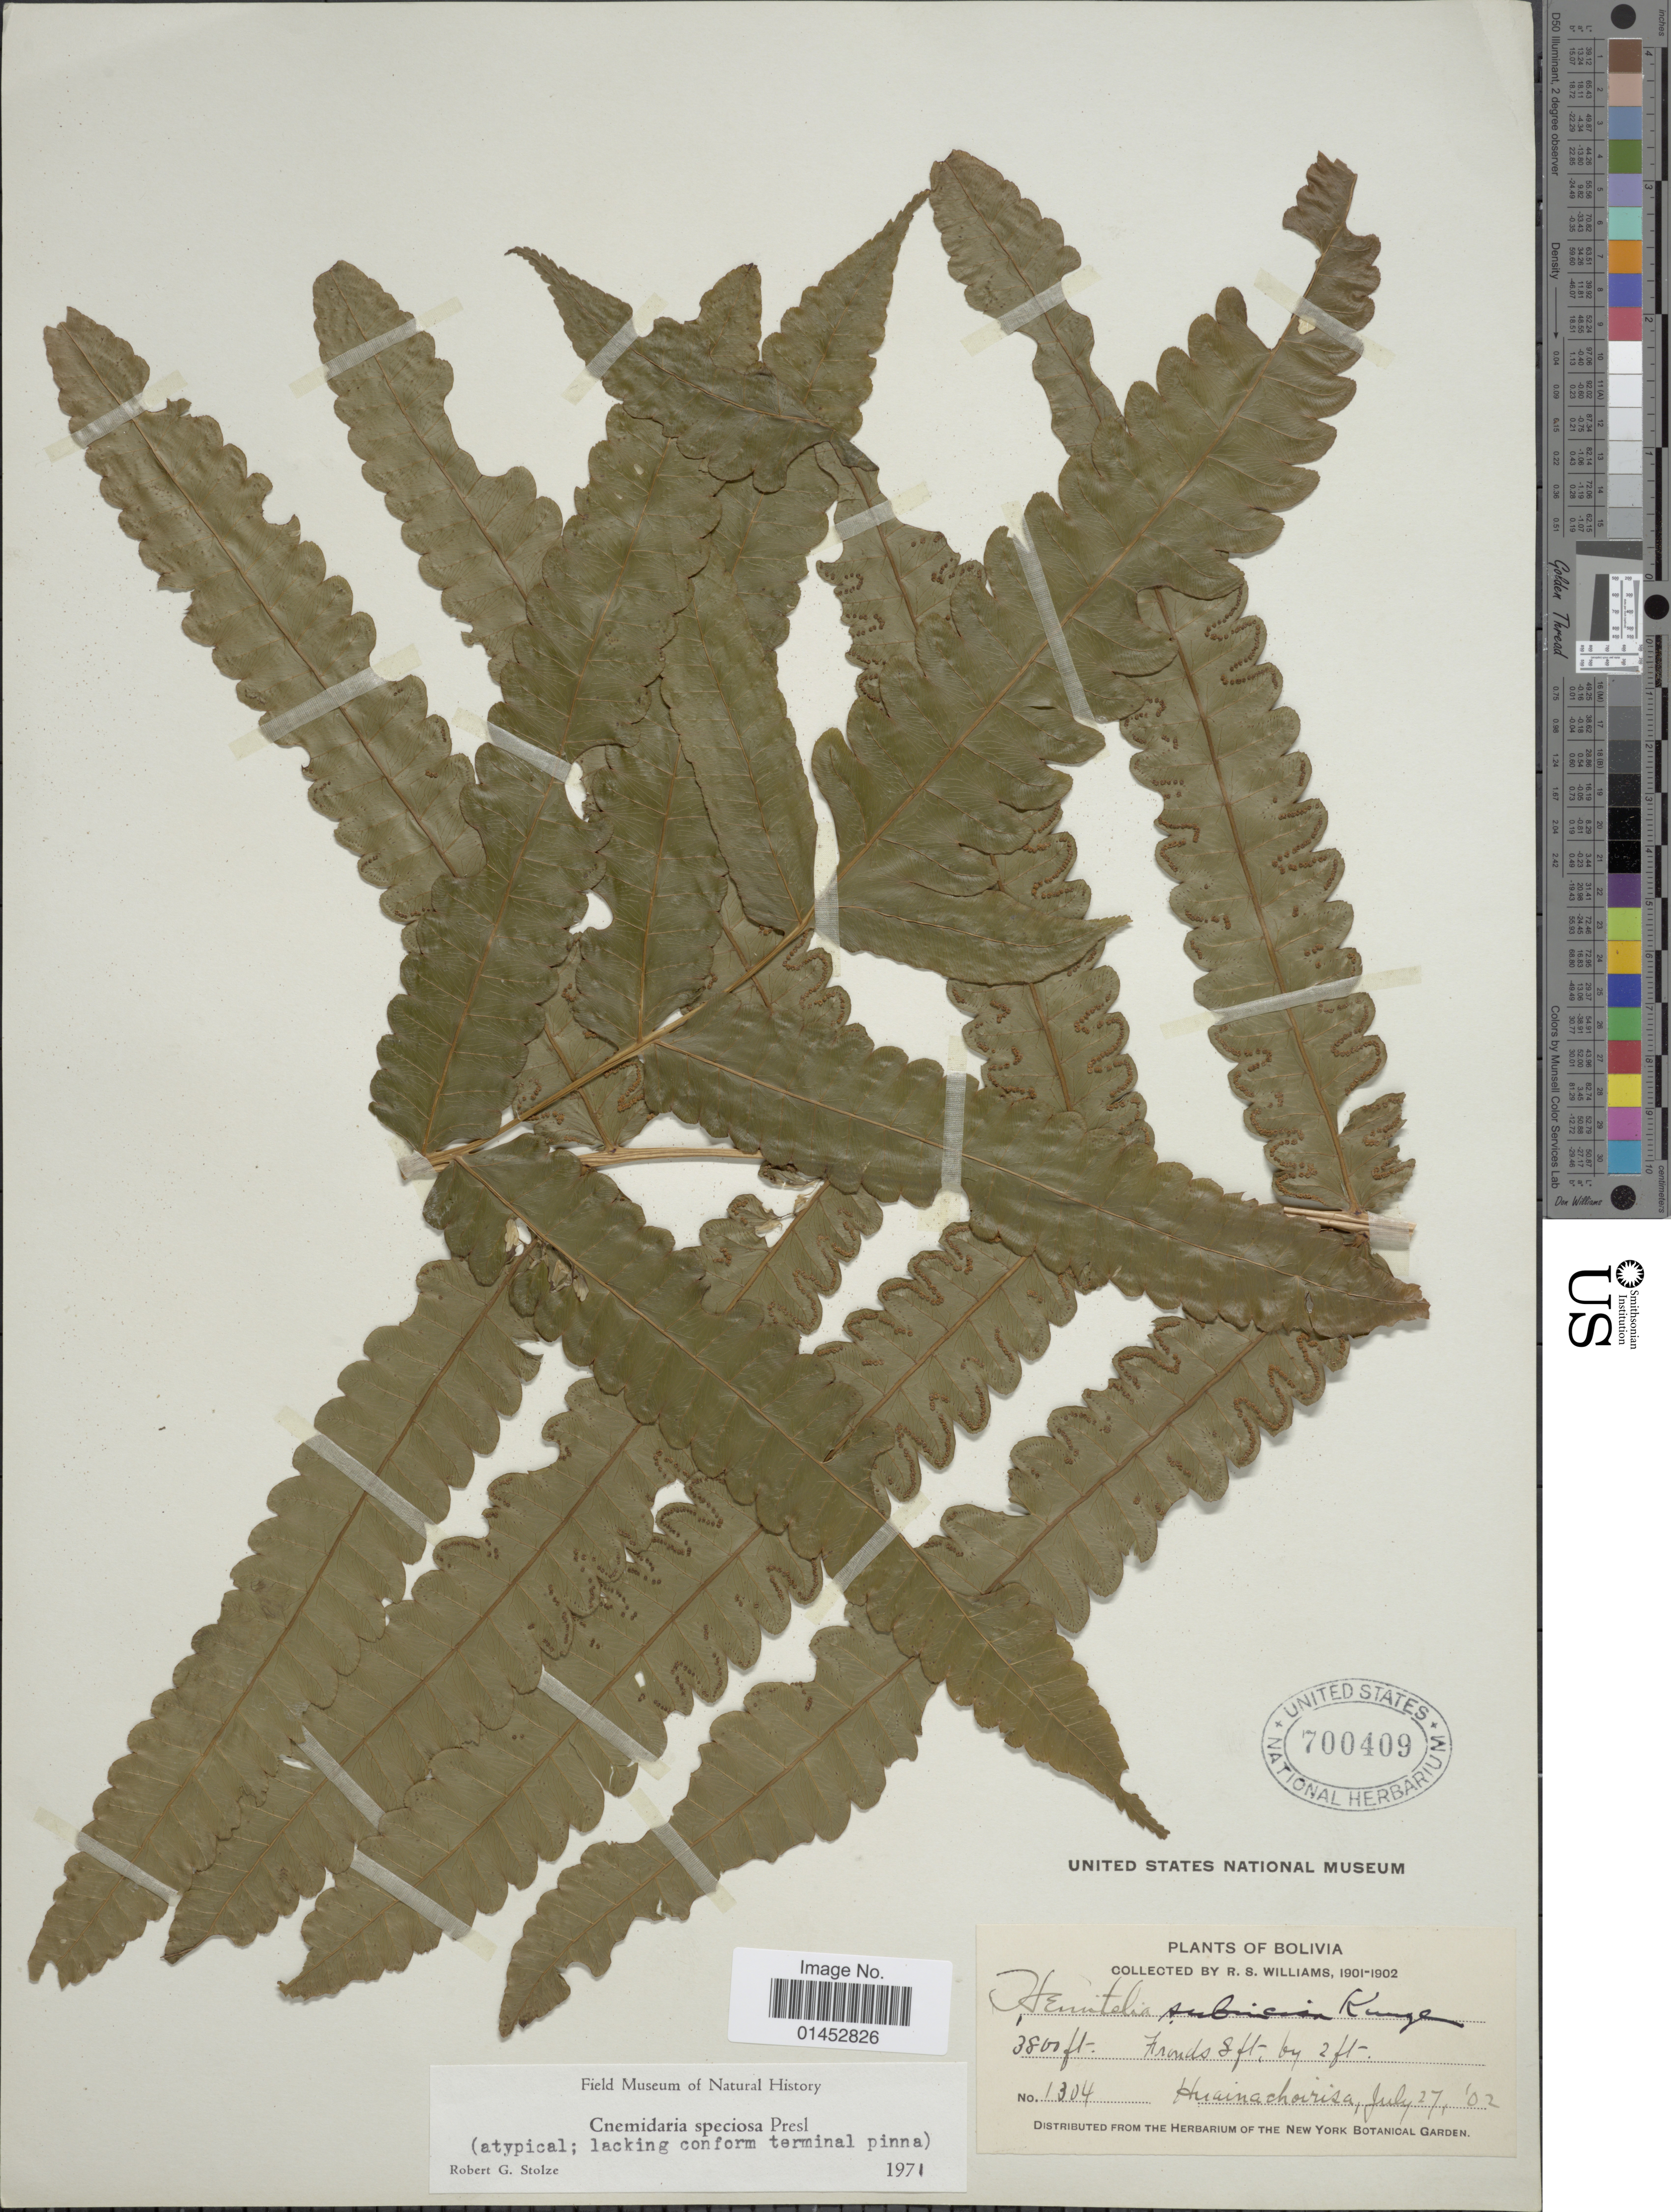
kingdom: Plantae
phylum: Tracheophyta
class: Polypodiopsida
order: Cyatheales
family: Cyatheaceae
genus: Cyathea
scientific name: Cyathea speciosa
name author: Humb. & Bonpl. ex Willd.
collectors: R. S. Williams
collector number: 1304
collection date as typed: July 27, '02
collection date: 1902-07-27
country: Bolivia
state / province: La Paz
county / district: Franz Tamayo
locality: Rio Huaynachoirisa (near Apolo)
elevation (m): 1158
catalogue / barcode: US 700409